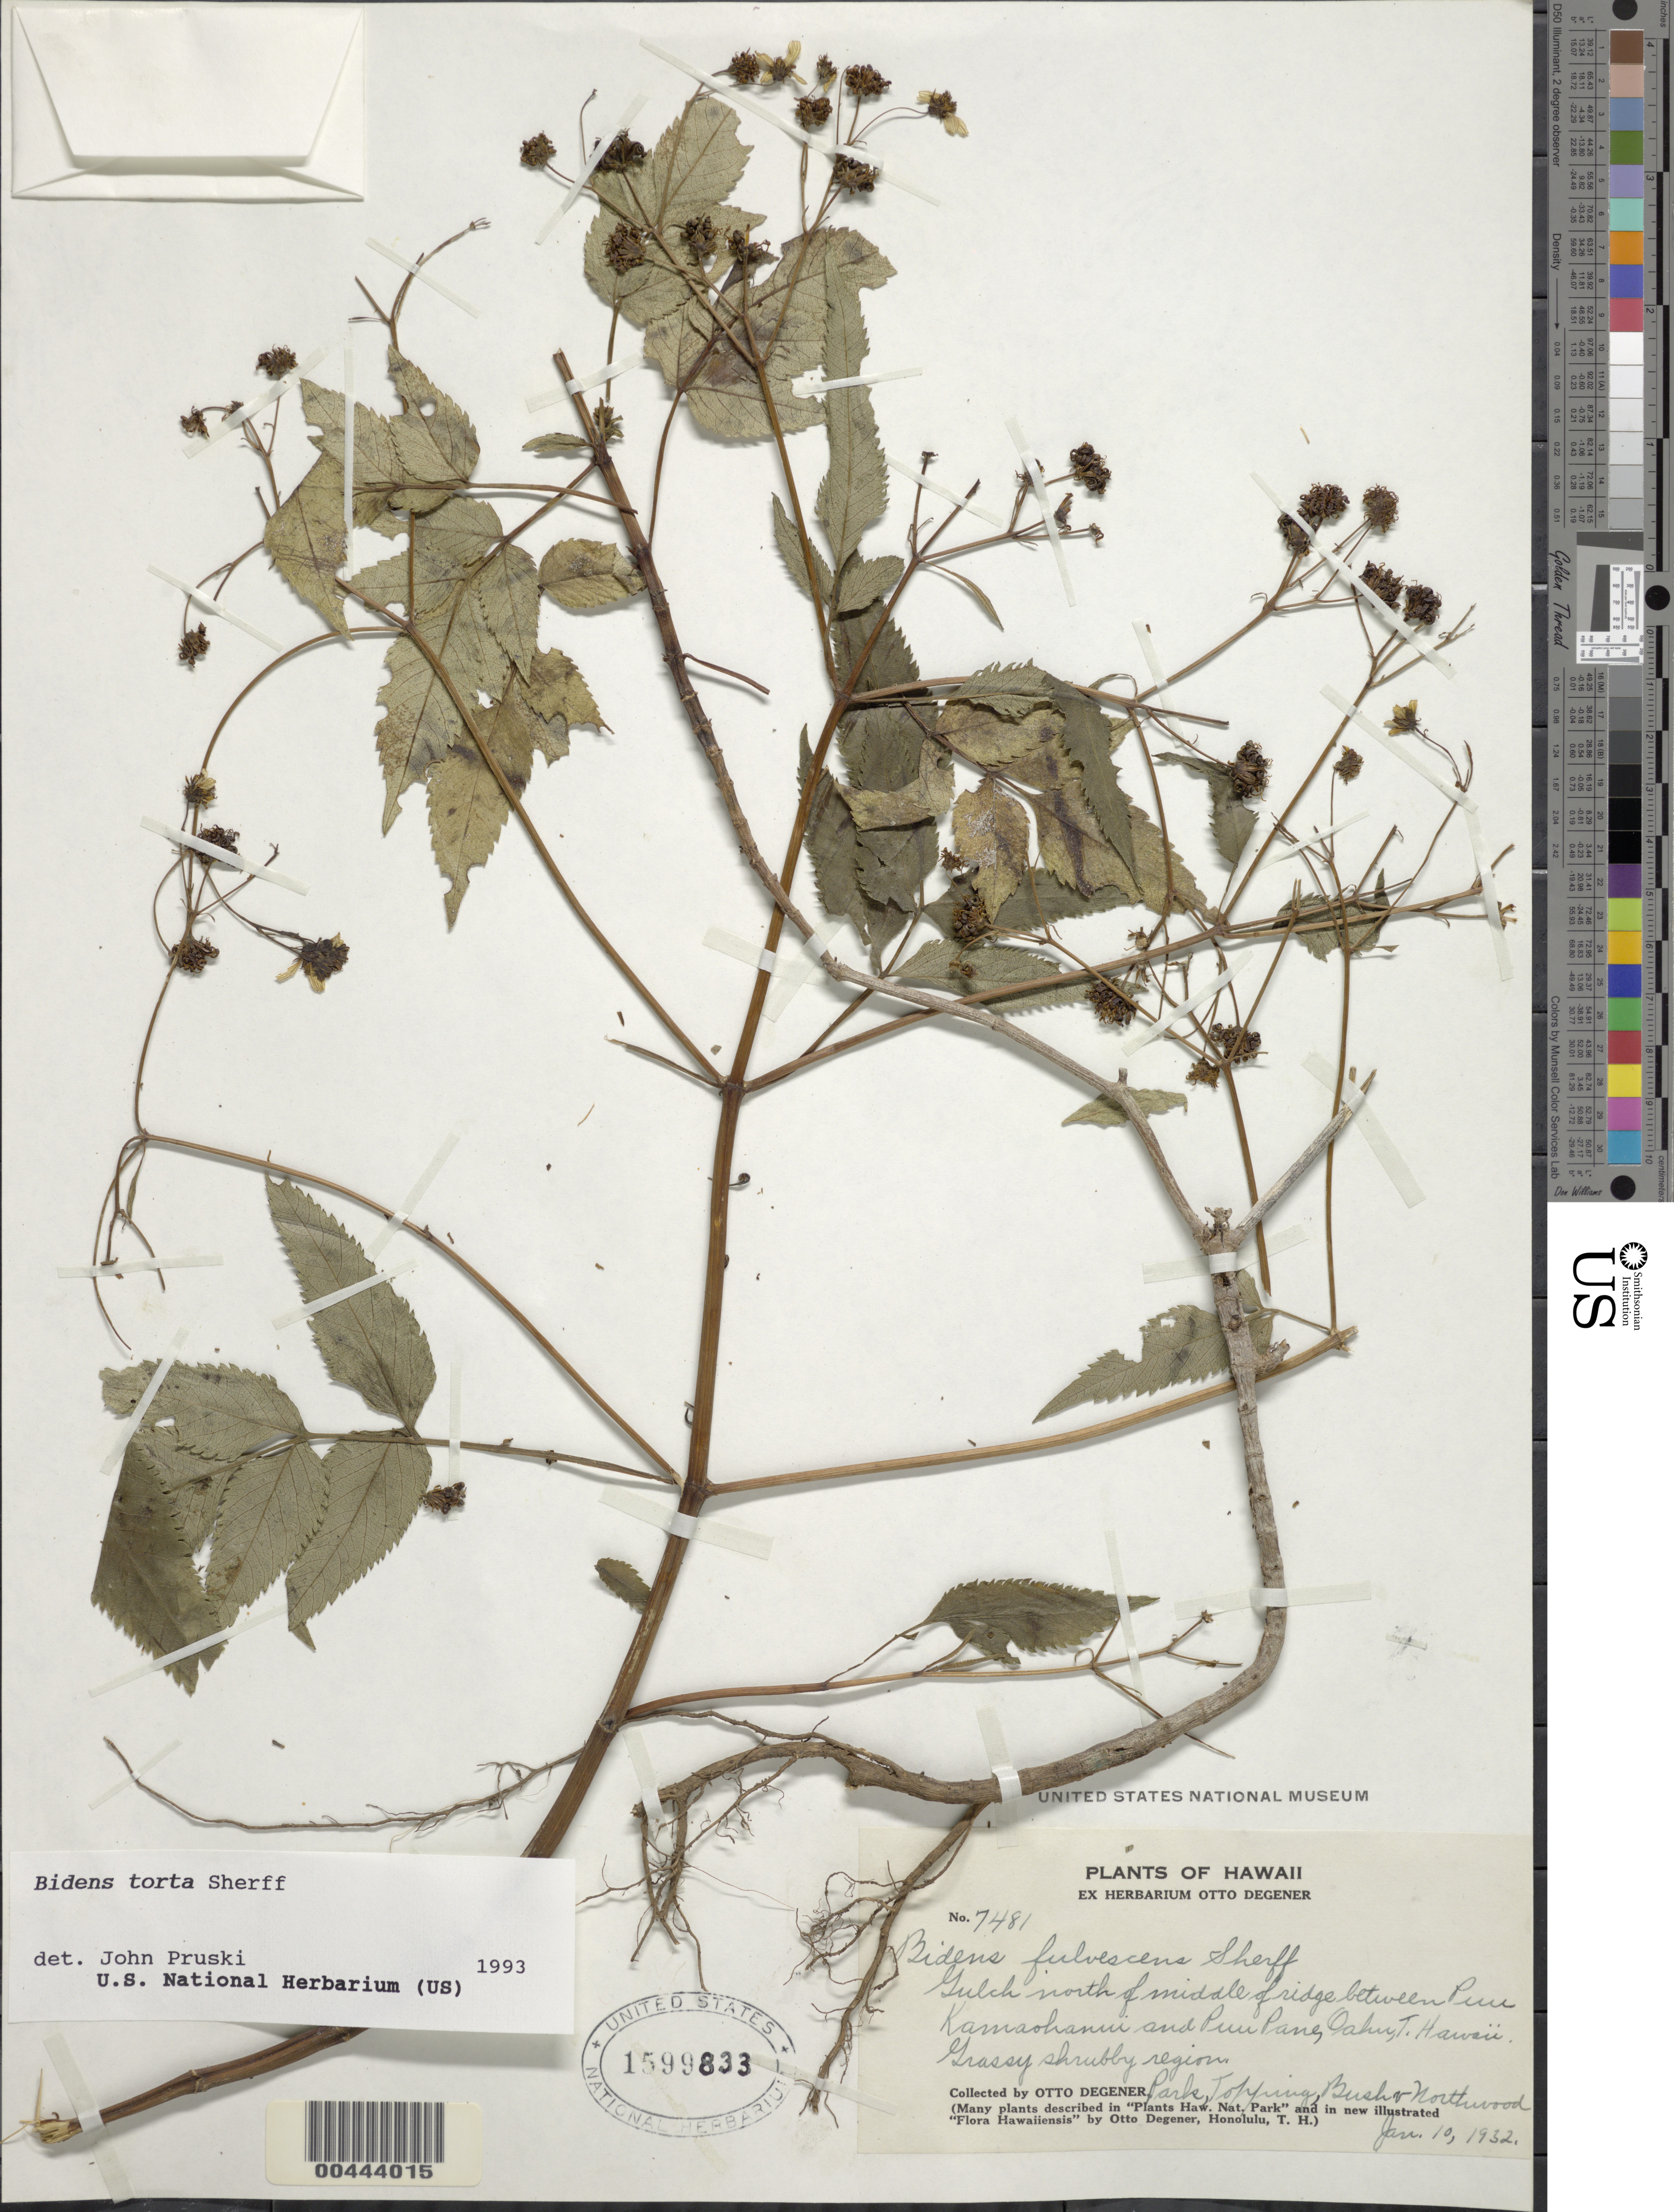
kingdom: Plantae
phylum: Tracheophyta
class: Magnoliopsida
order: Asterales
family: Asteraceae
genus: Bidens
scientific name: Bidens torta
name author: Sherff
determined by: Pruski, J. F.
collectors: O. Degener, Park, D. L. Topping, B. F. Bush & -. Northwood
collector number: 7481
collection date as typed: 10 Jan 1932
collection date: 1932-01-10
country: United States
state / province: Hawaii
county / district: Honolulu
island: Oahu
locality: Gulch N of middle ridge between Puu Kamaohanui and Puu Pane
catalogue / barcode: US 1599833